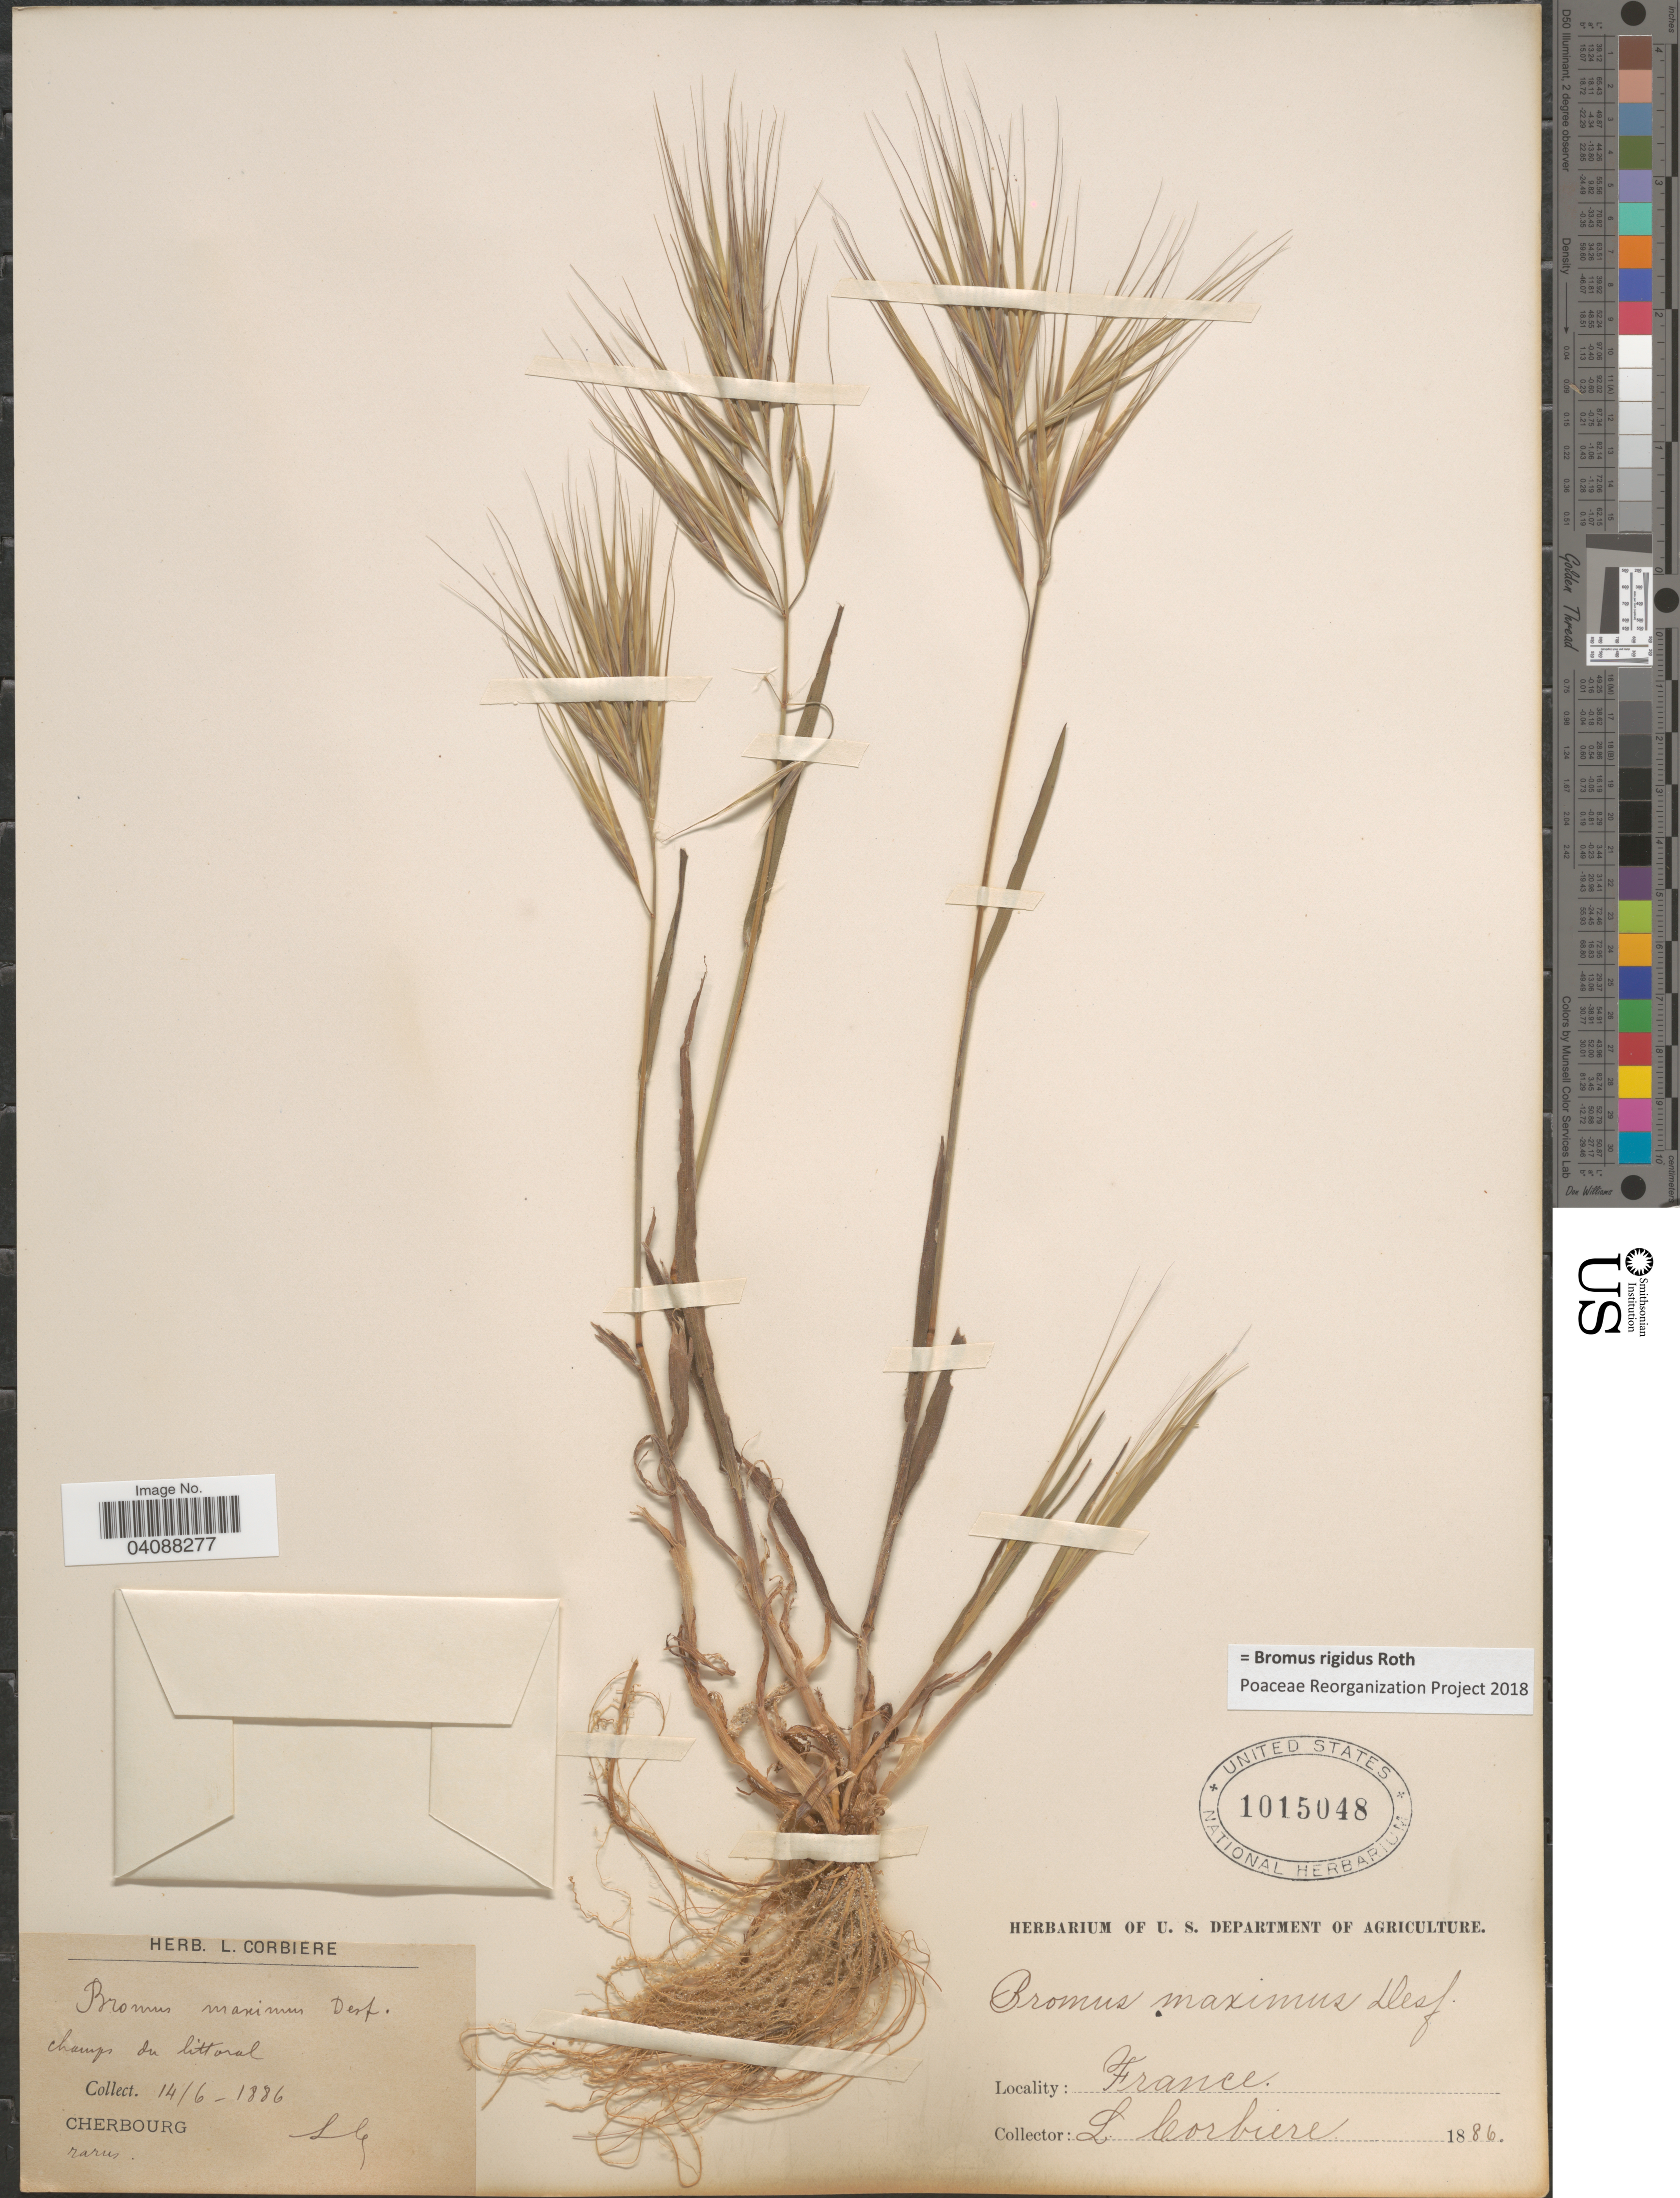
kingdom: Plantae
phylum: Tracheophyta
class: Liliopsida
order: Poales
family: Poaceae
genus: Bromus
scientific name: Bromus rigidus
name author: Roth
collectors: L. Corbière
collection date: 1886-06-14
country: France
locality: Champs du littoral. Cherbourg.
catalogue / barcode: US 1015048